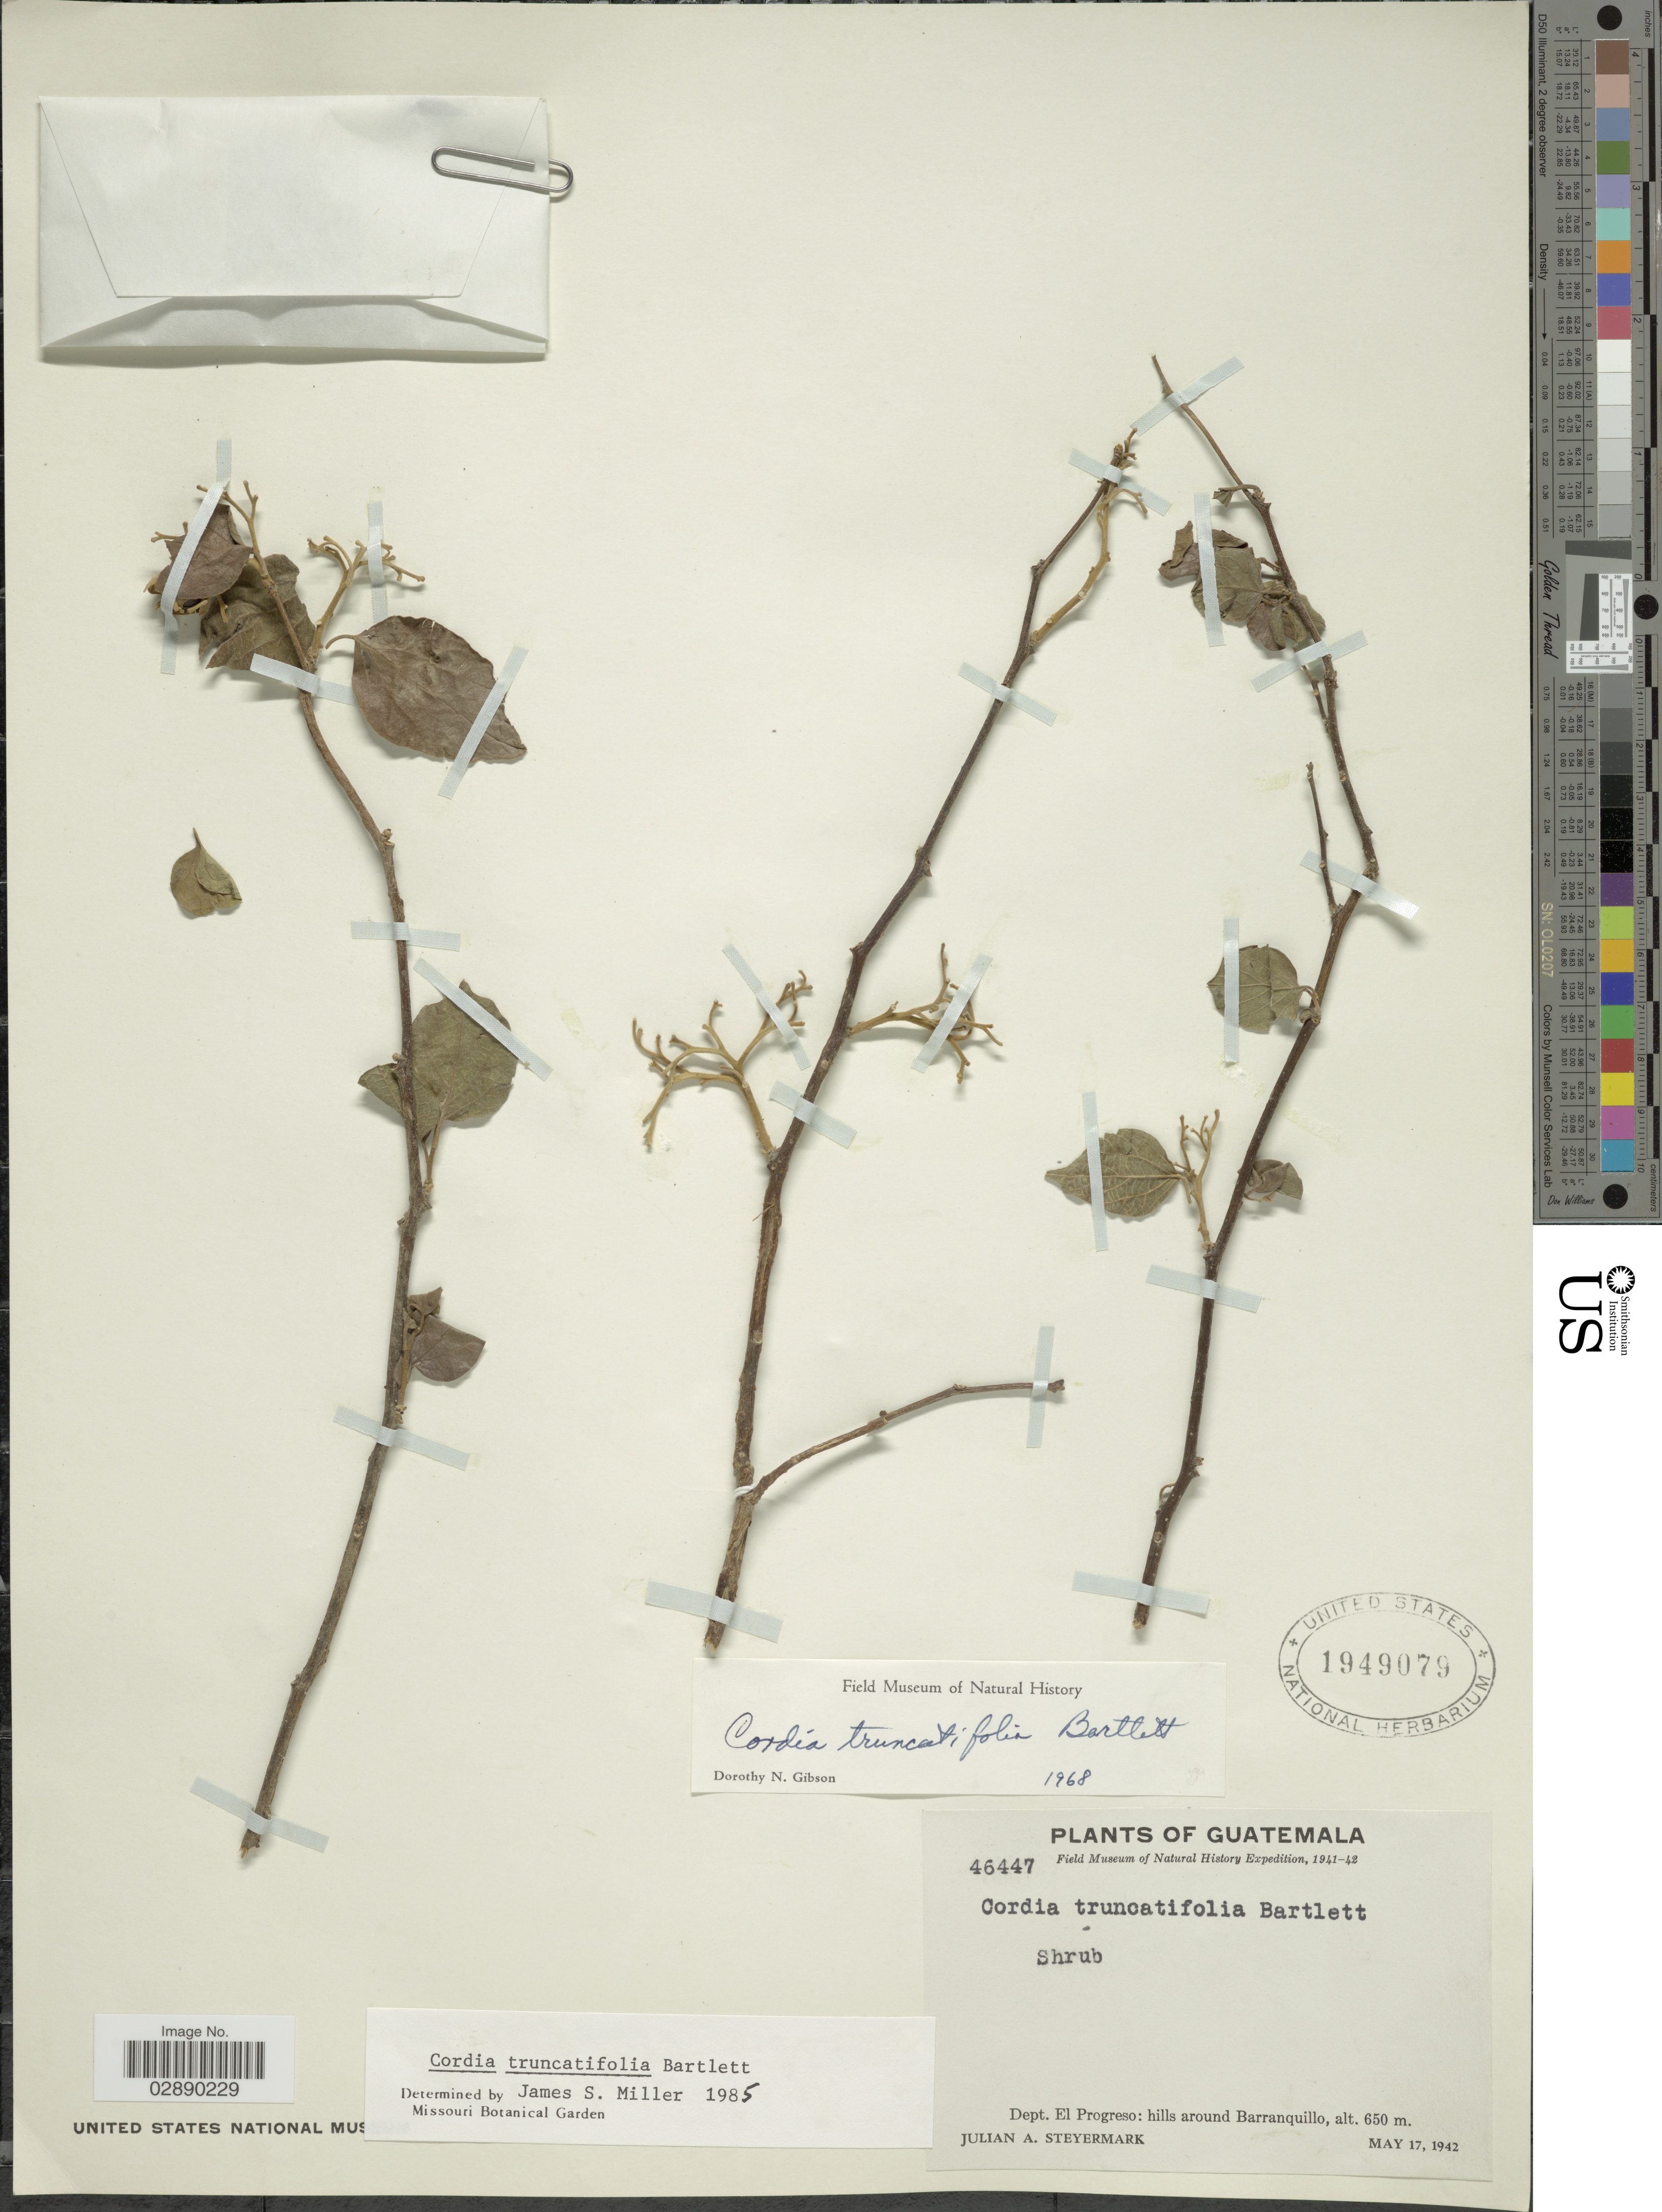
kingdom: Plantae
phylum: Tracheophyta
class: Magnoliopsida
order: Boraginales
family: Cordiaceae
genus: Cordia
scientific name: Cordia truncatifolia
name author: Bartlett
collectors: J. Steyermark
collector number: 46447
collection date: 1942-05-17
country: Guatemala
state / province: El Progreso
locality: Dept. El Progreso: hills around Barranquillo.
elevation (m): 650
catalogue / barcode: US 1949079